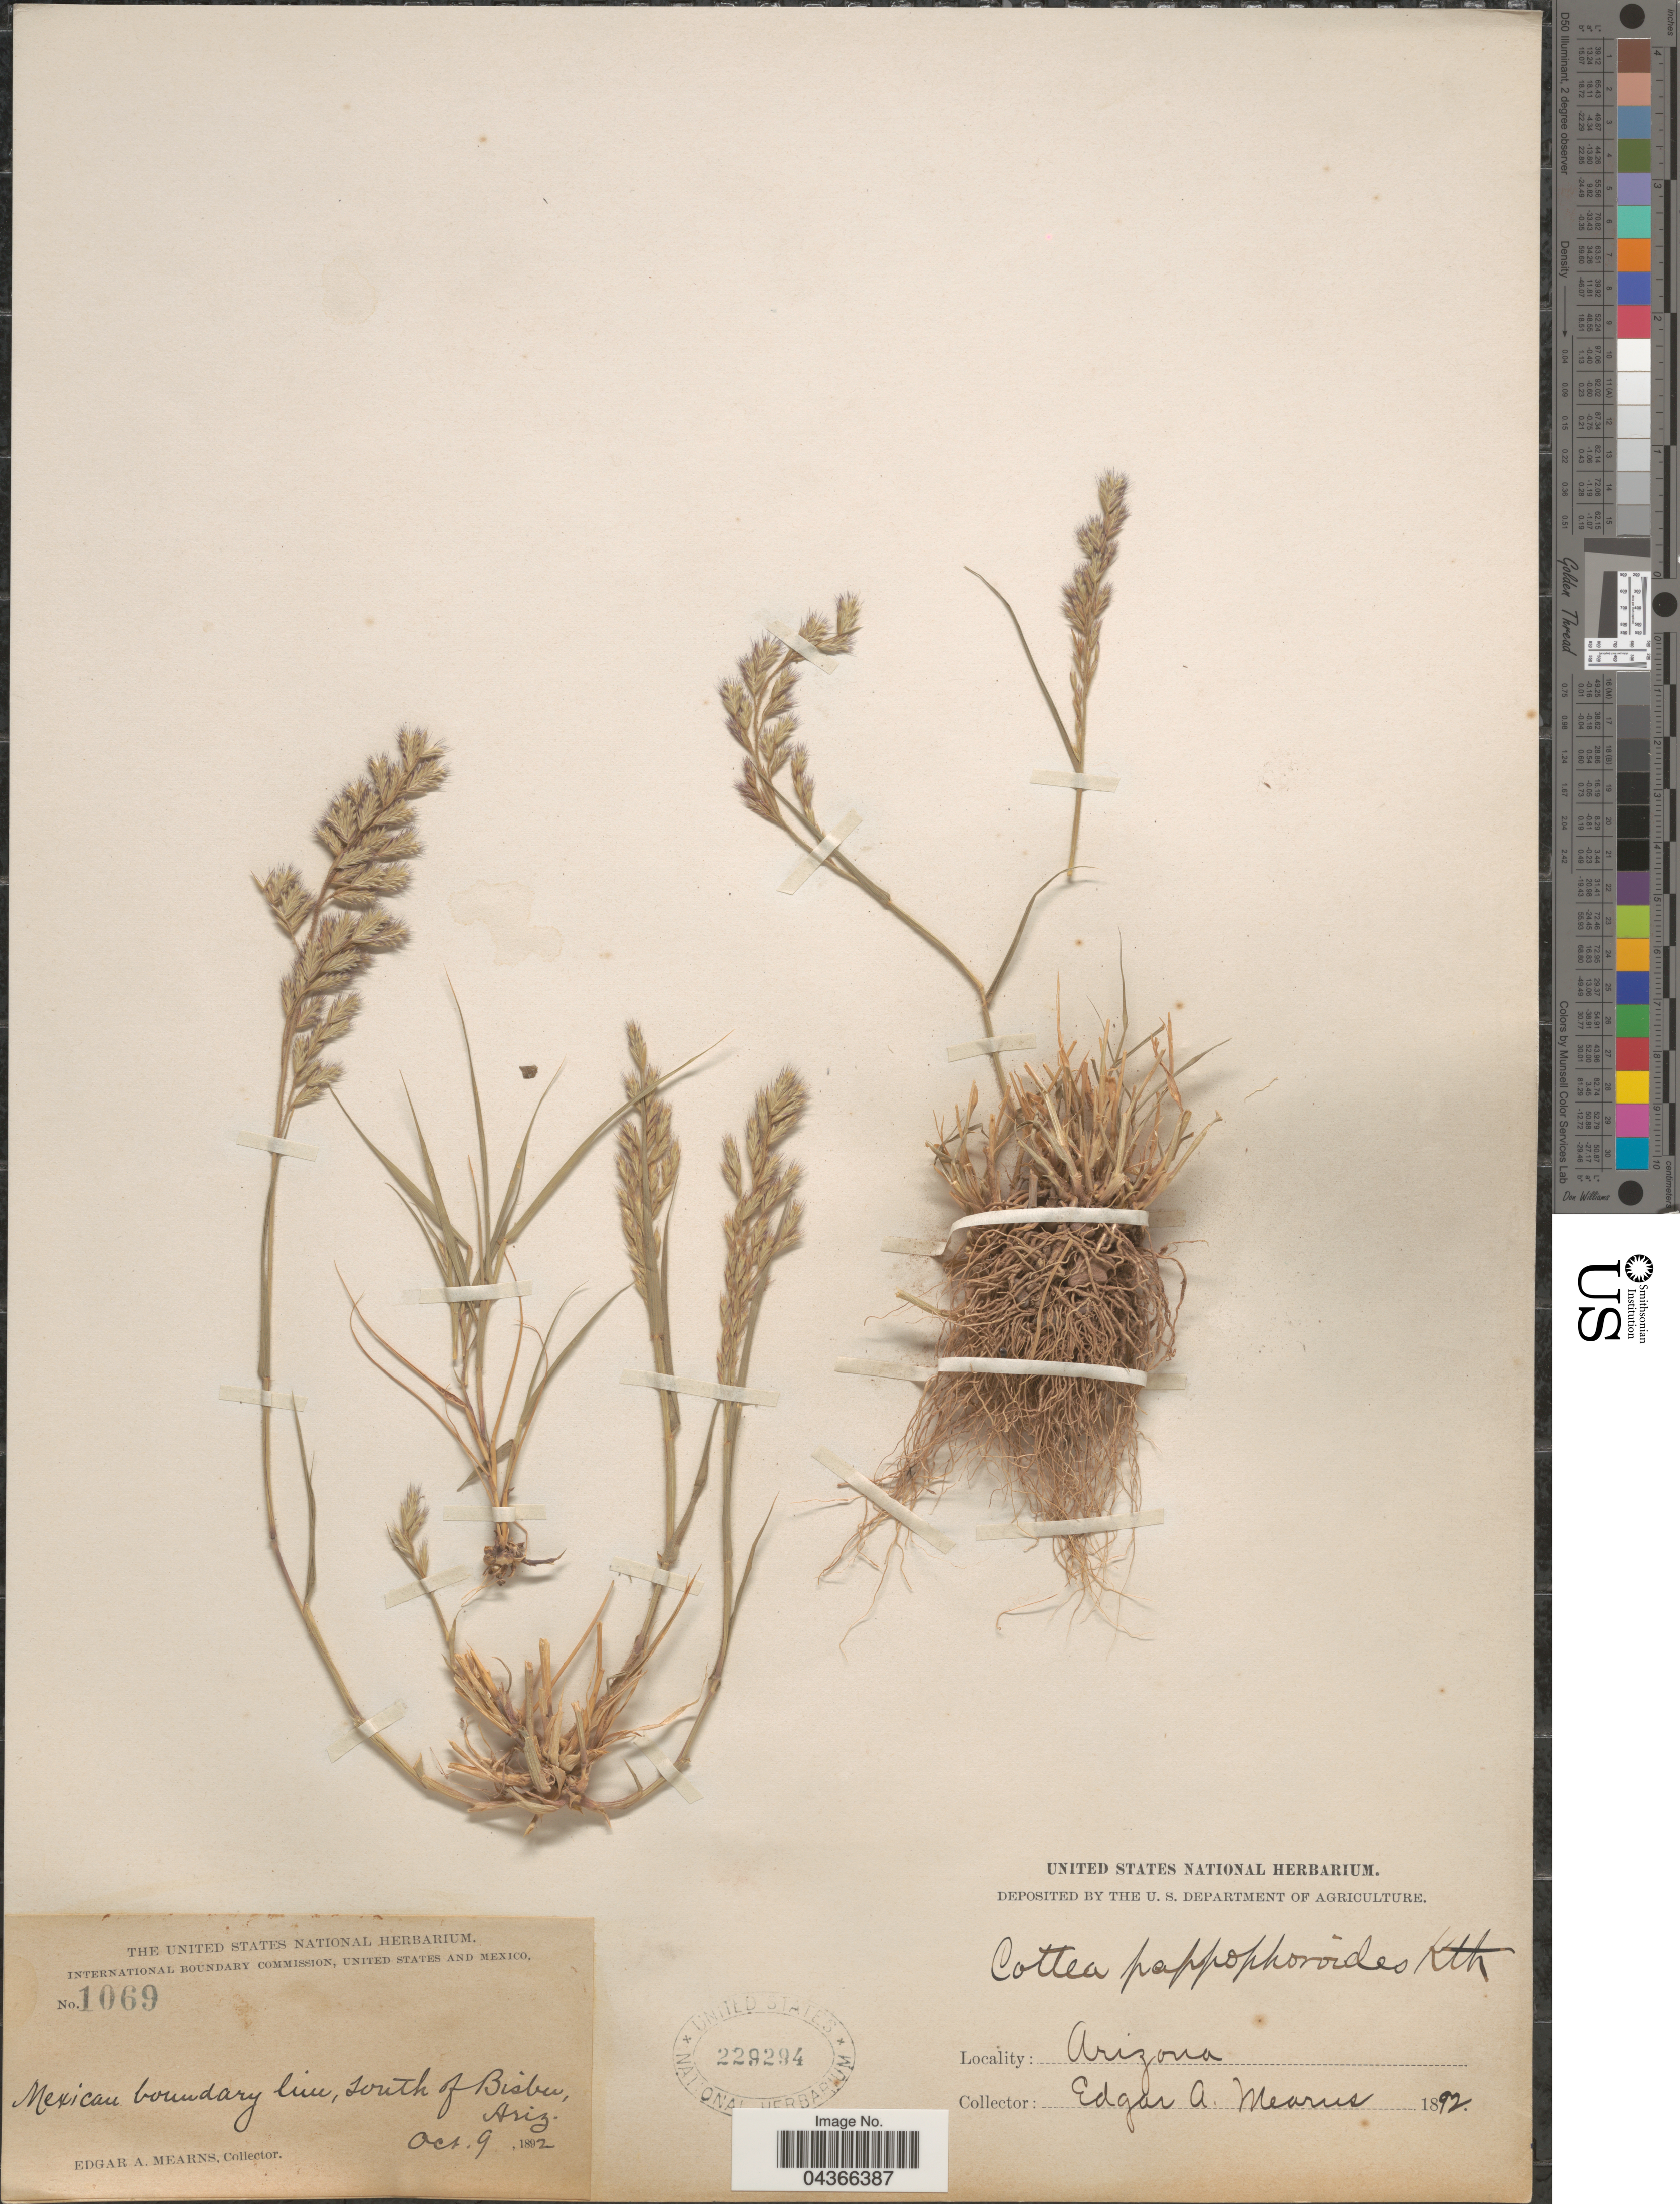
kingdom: Plantae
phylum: Tracheophyta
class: Liliopsida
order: Poales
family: Poaceae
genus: Cottea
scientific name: Cottea pappophoroides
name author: Kunth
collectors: E. A. Mearns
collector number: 1069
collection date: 1892-10-09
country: United States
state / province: Arizona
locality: Mexican boundary line, south of Bisbee.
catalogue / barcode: US 229294